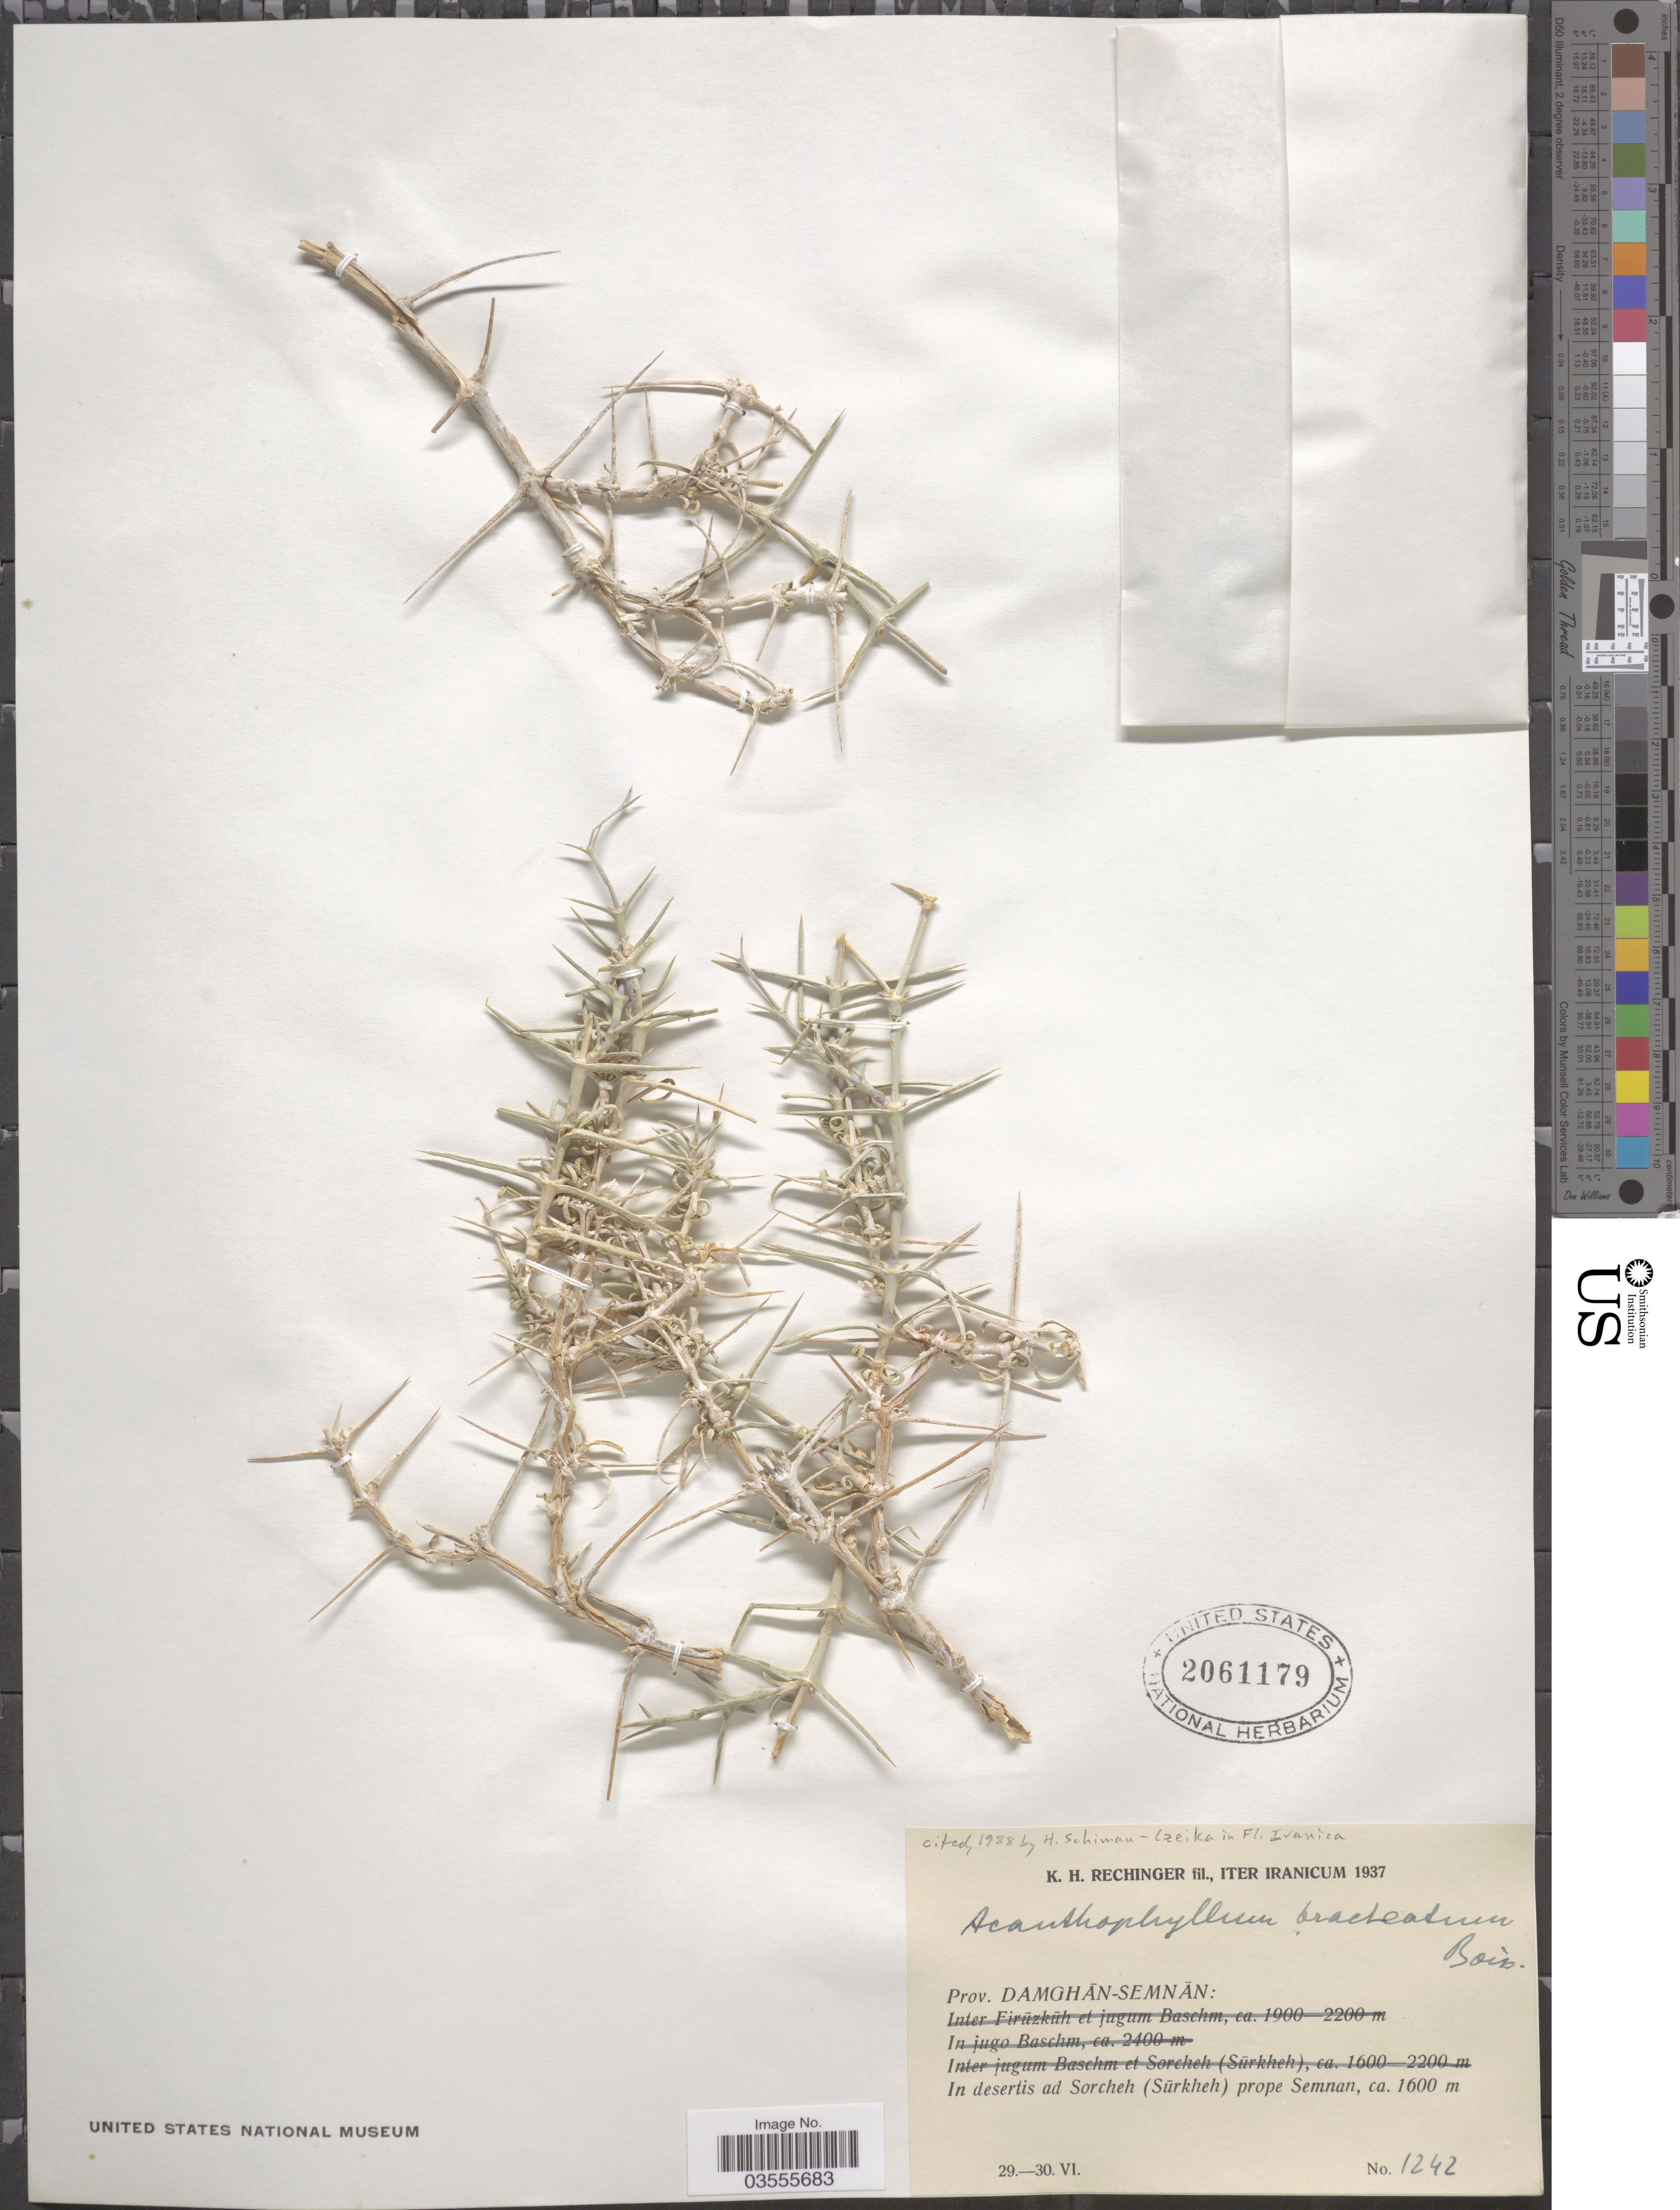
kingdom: Plantae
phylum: Tracheophyta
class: Magnoliopsida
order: Caryophyllales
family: Caryophyllaceae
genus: Acanthophyllum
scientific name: Acanthophyllum bracteatum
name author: Boiss.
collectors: K. H. Rechinger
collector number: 1242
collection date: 1937-06-29/1937-06-30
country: Iran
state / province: Semnan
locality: Prov. Damghān-Semnān: In desertis ad Sorcheh (Sūrkheh) prope Semnan.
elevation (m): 1600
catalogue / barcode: US 2061179